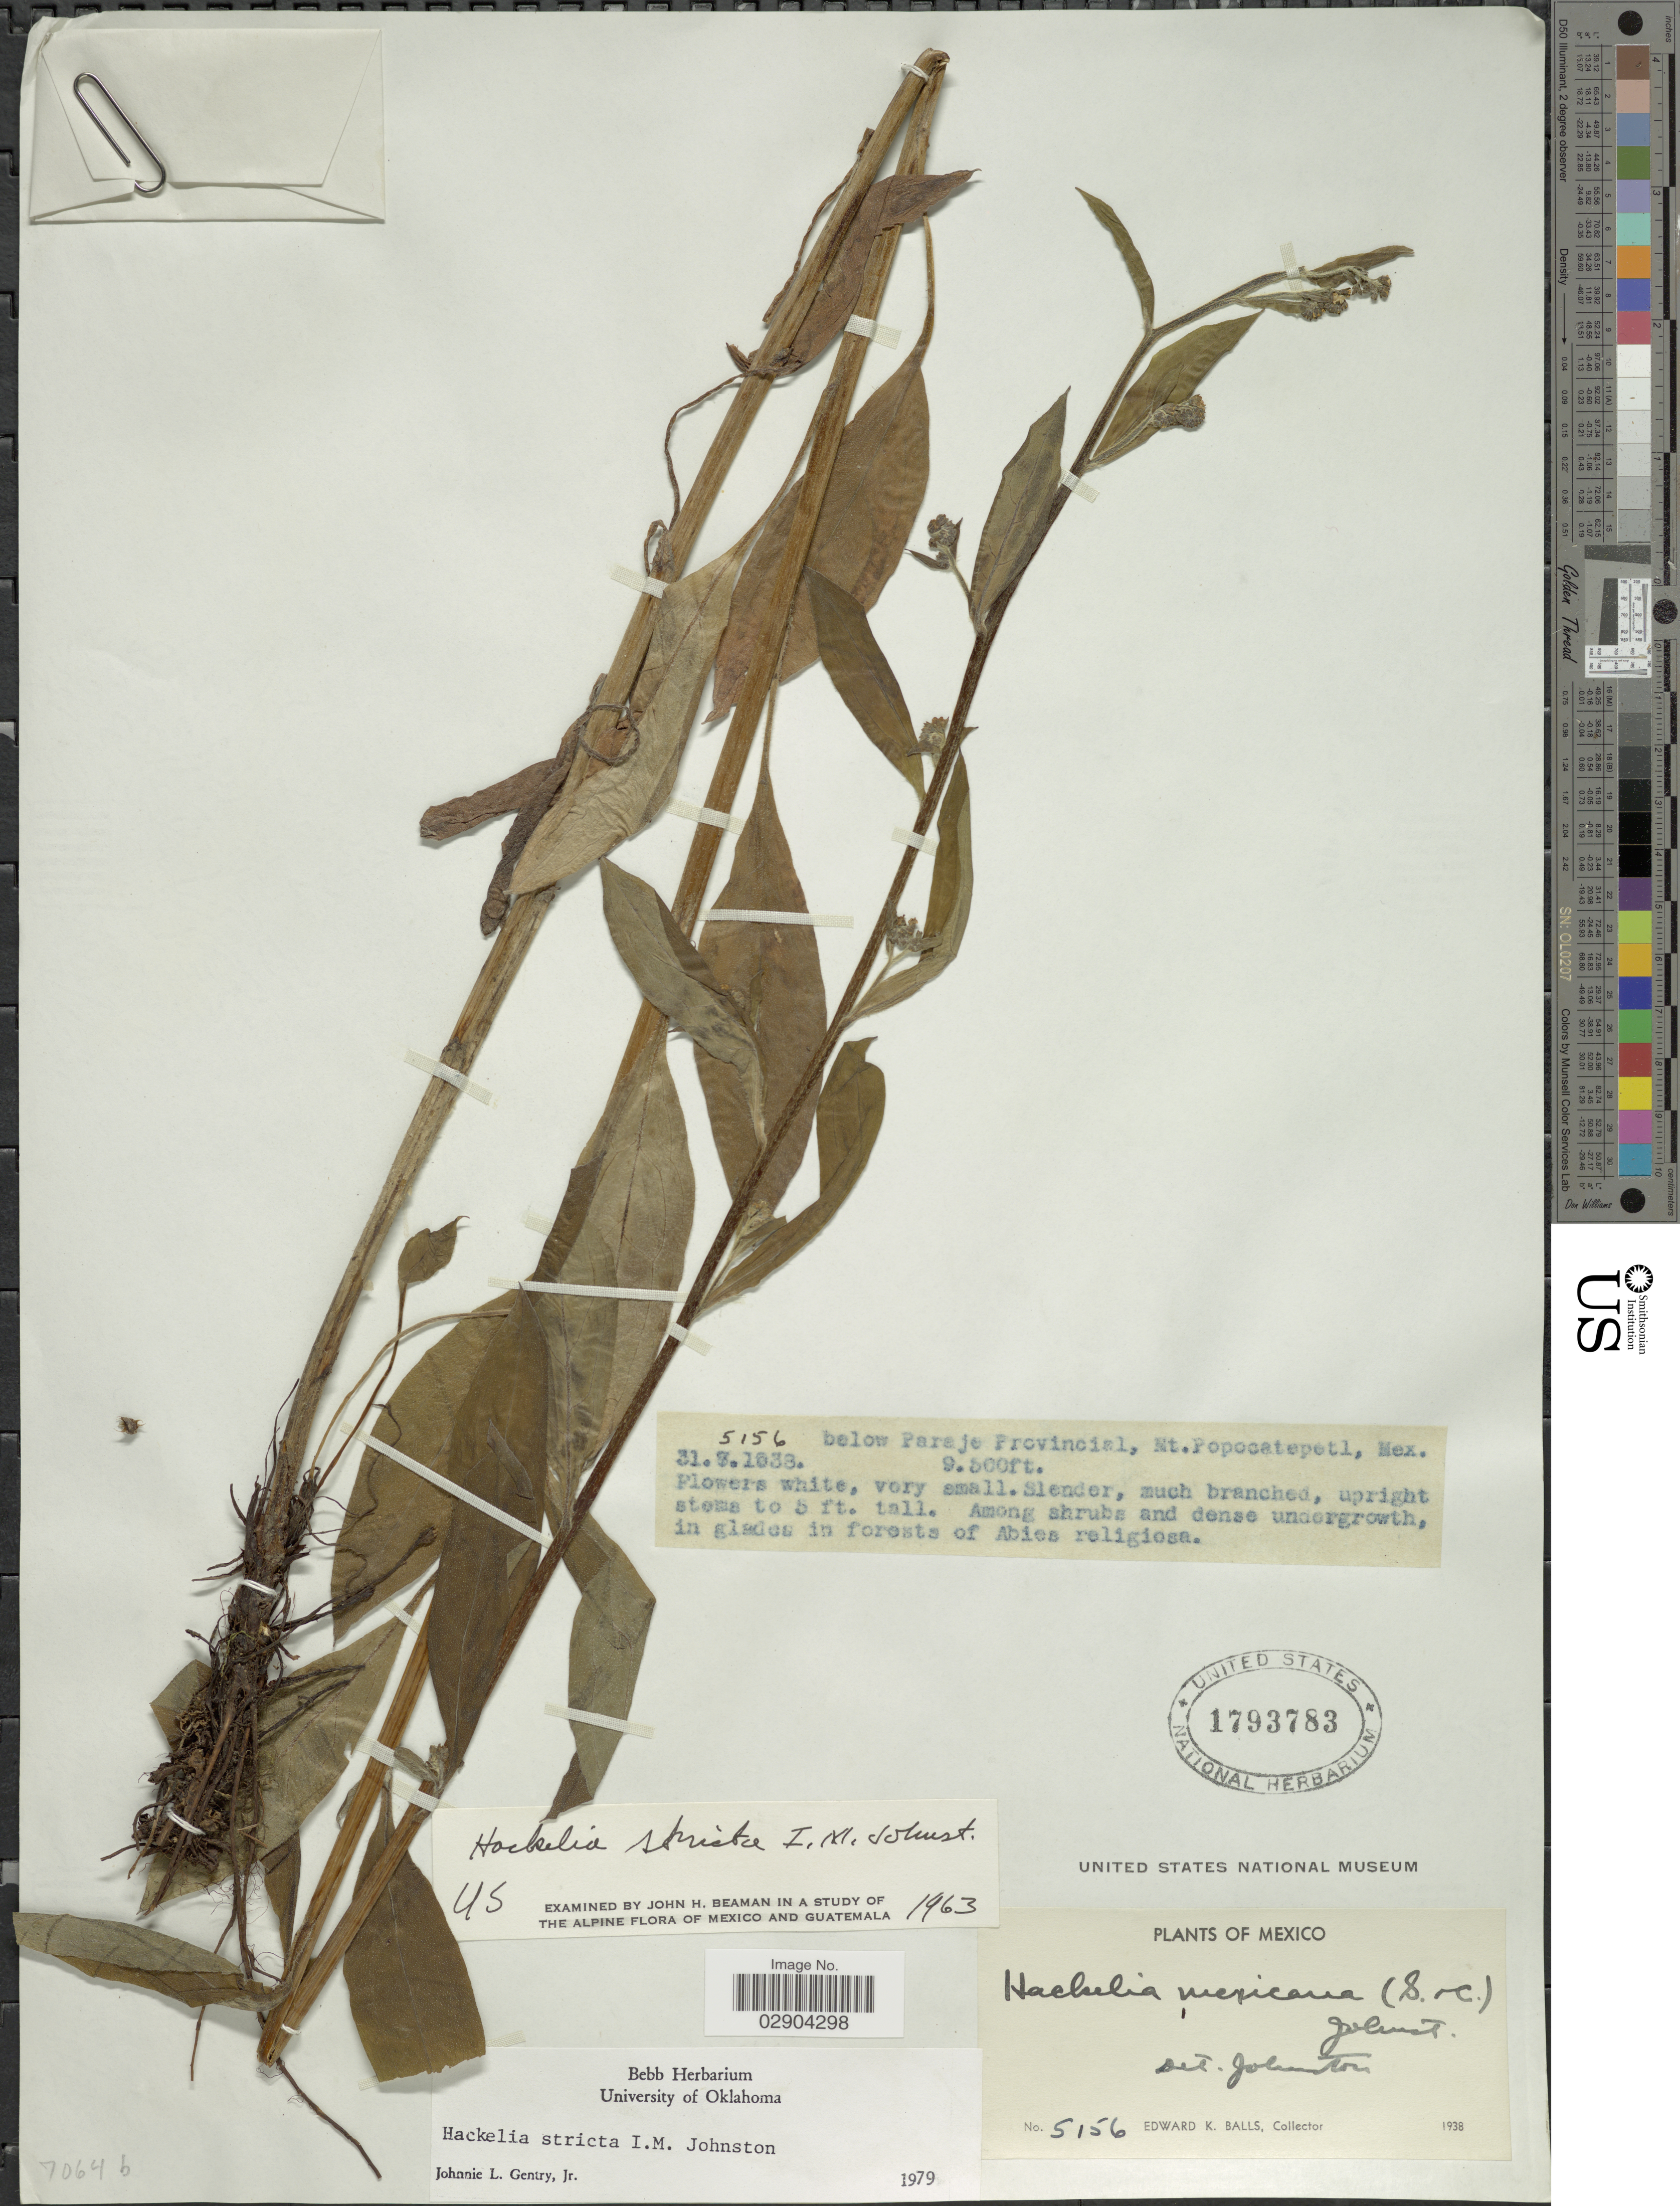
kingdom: Plantae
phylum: Tracheophyta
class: Magnoliopsida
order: Boraginales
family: Boraginaceae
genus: Hackelia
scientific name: Hackelia mexicana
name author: (Schltdl. & Cham.) I.M. Johnst.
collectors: E. K. Balls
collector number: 5156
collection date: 1938-03-31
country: Mexico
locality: Below Paraje Provincial, Mt. Popocatepetl, Mex.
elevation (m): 2896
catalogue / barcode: US 1793783